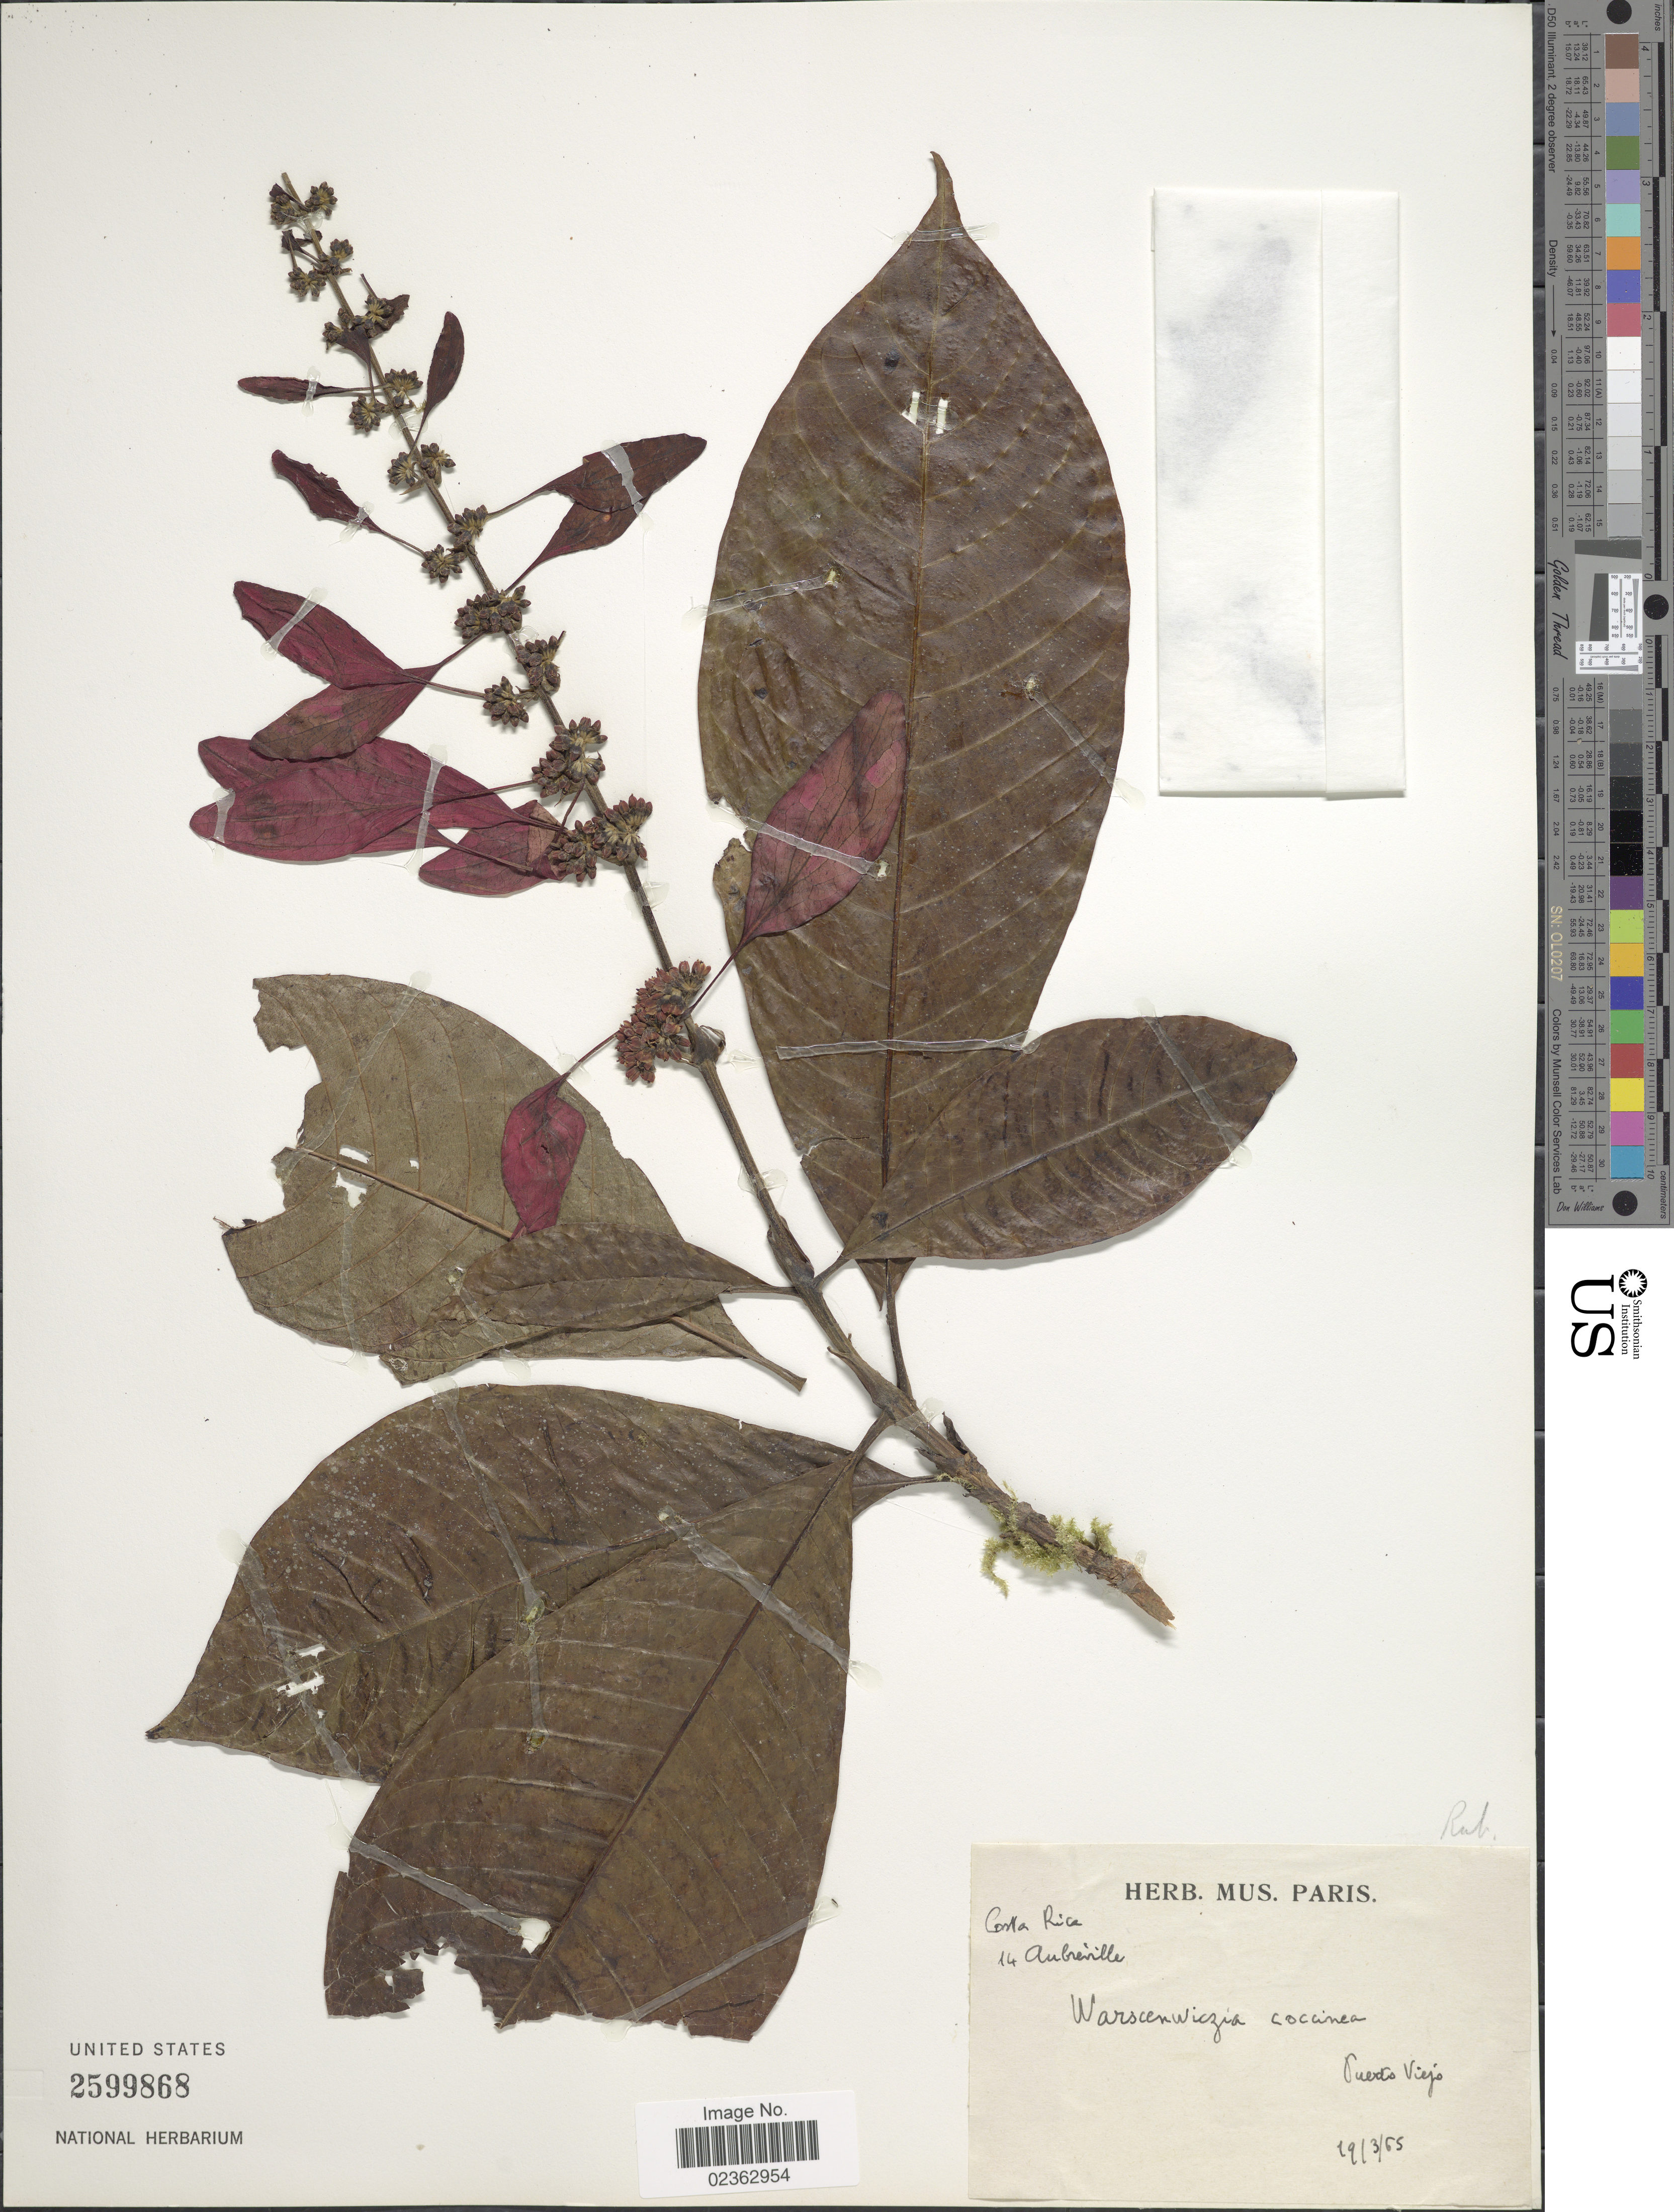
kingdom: Plantae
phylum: Tracheophyta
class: Magnoliopsida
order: Gentianales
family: Rubiaceae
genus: Warszewiczia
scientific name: Warszewiczia coccinea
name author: (Vahl) Klotzsch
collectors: Aubréville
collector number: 14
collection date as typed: Transcribed d/m/y: 19/3/65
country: Costa Rica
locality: Puerto Viejo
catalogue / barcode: US 2599868